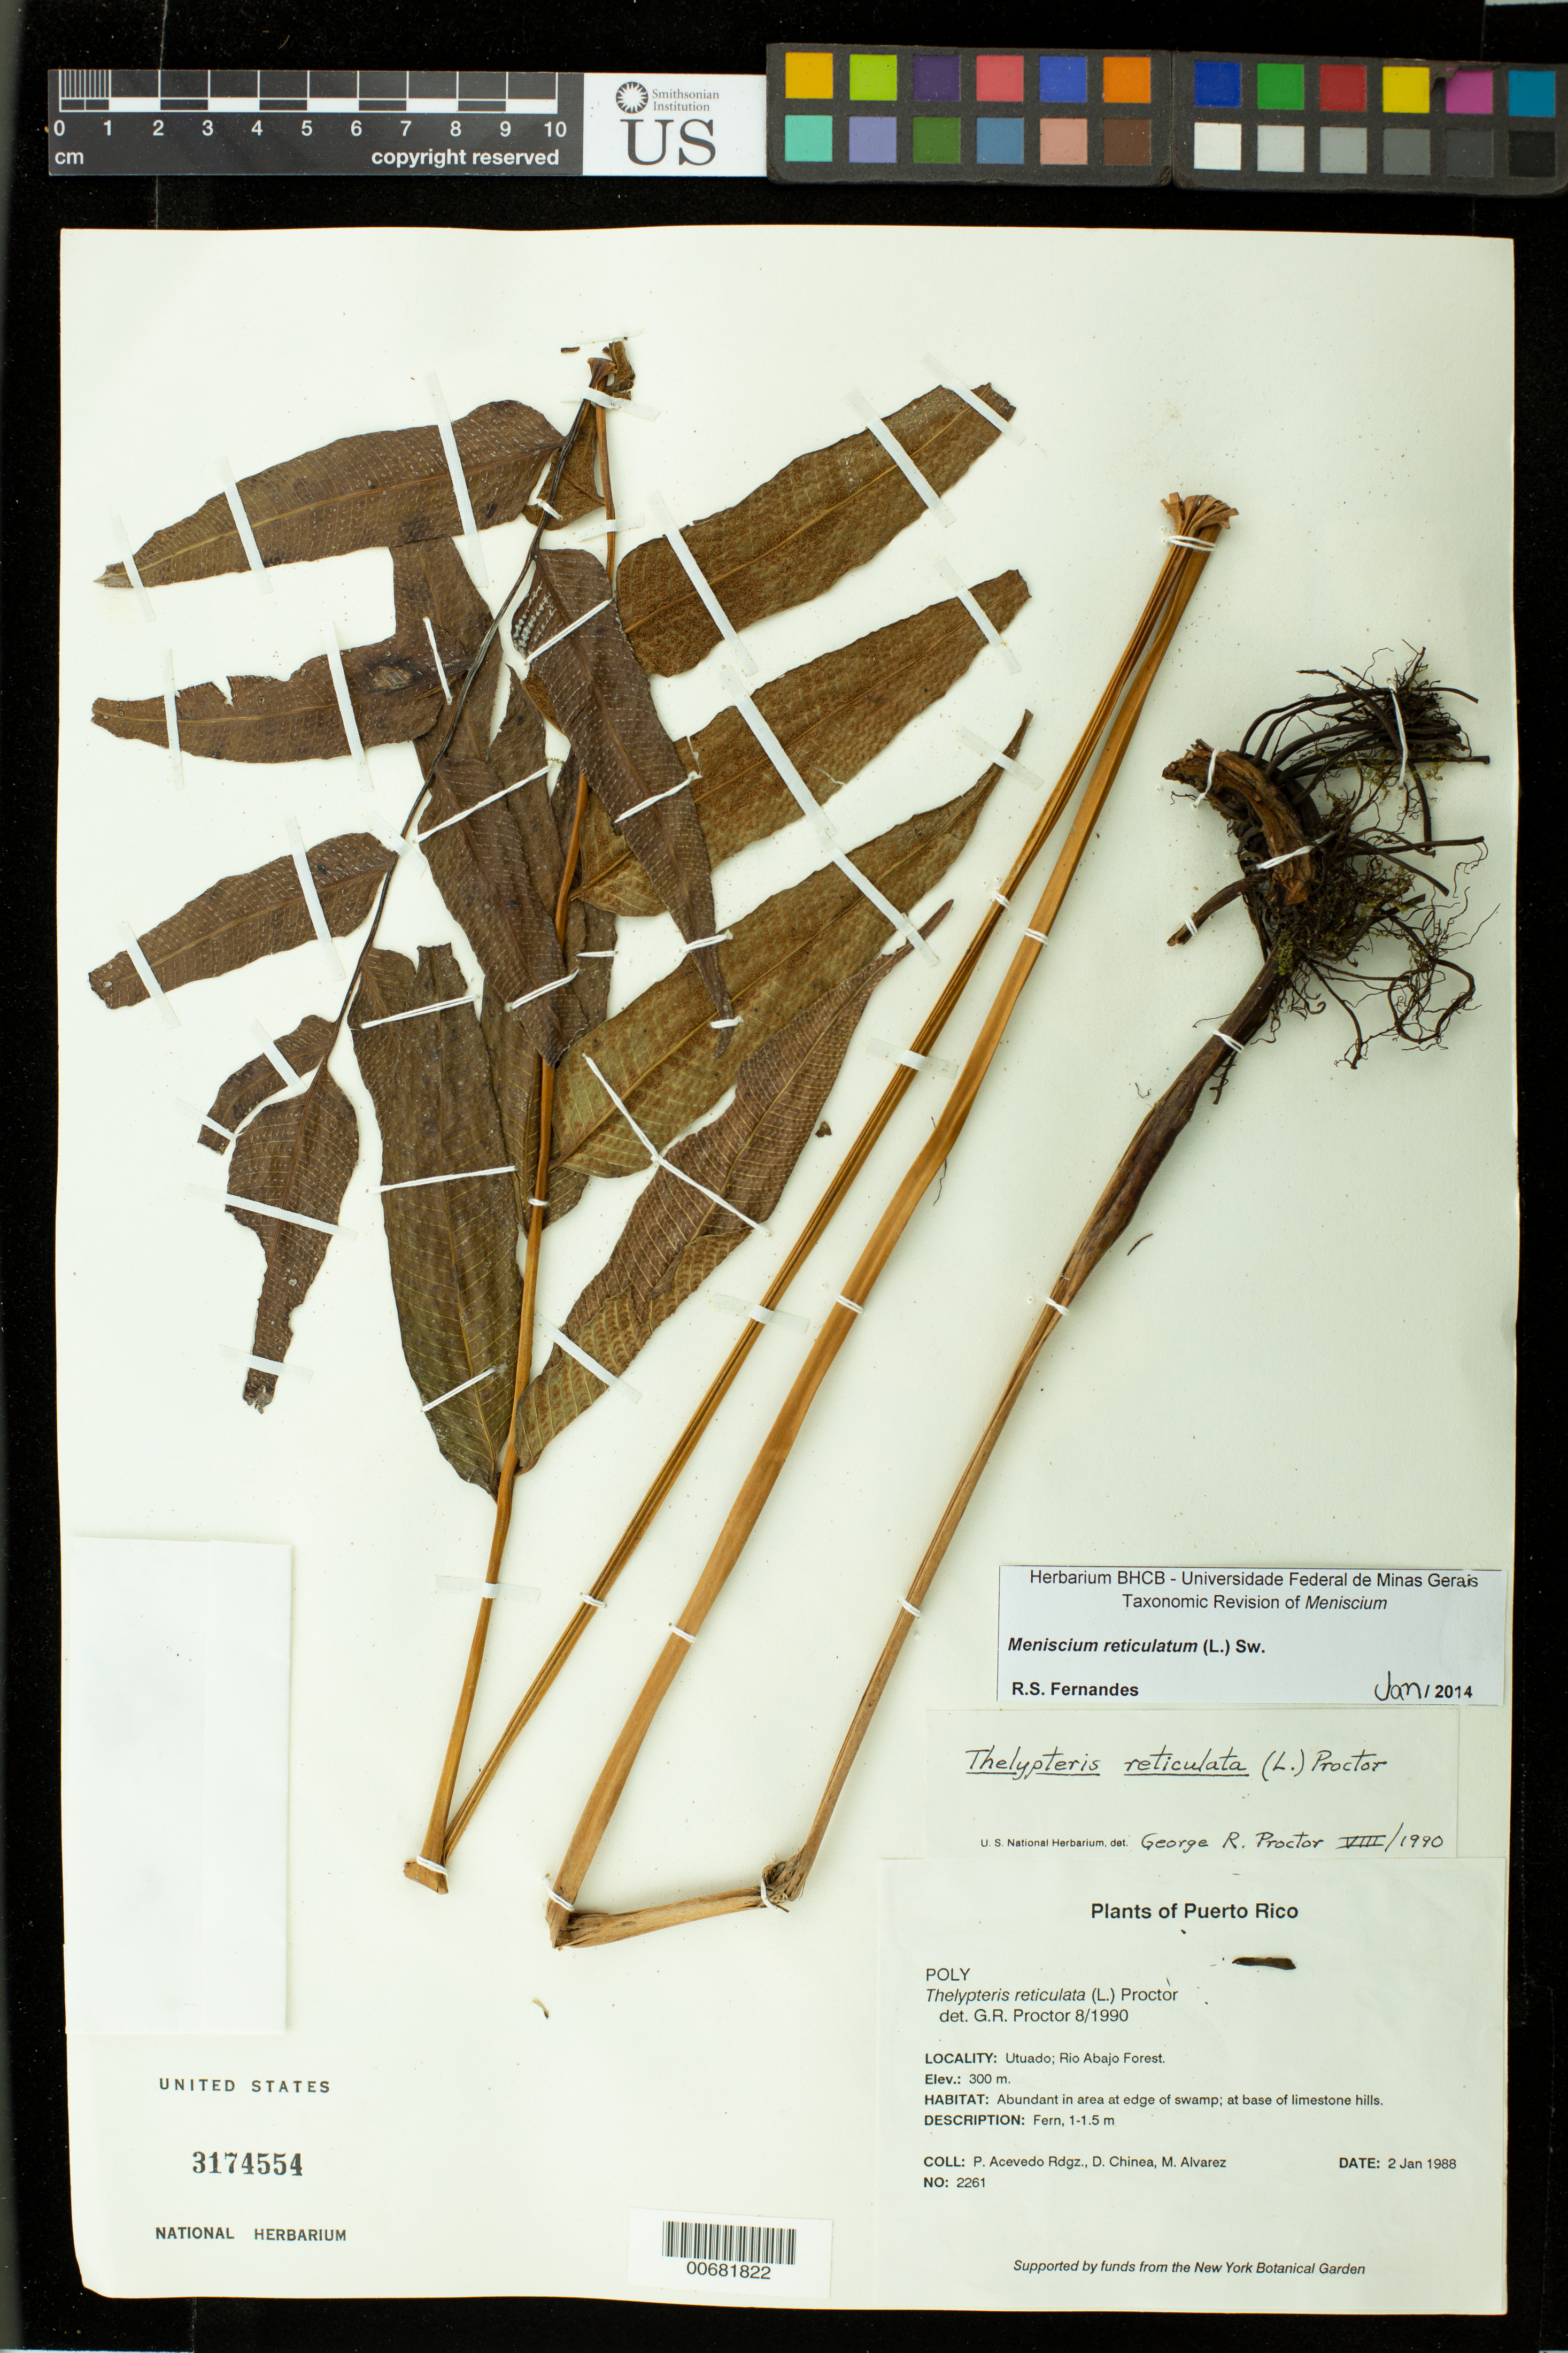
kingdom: Plantae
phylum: Tracheophyta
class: Polypodiopsida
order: Polypodiales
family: Thelypteridaceae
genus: Thelypteris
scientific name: Thelypteris reticulata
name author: (L.) Proctor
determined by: Proctor, G. R.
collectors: P. Acevedo-Rodr., D. Chinea & J. Alvarez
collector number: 2261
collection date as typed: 02 Jan 1988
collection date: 1988-01-02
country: Puerto Rico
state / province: Arecibo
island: Puerto Rico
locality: Arecibo; Bosque de Río Abajo.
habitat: Abundante en area adjacente al borde.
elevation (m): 300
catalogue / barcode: US 3174554